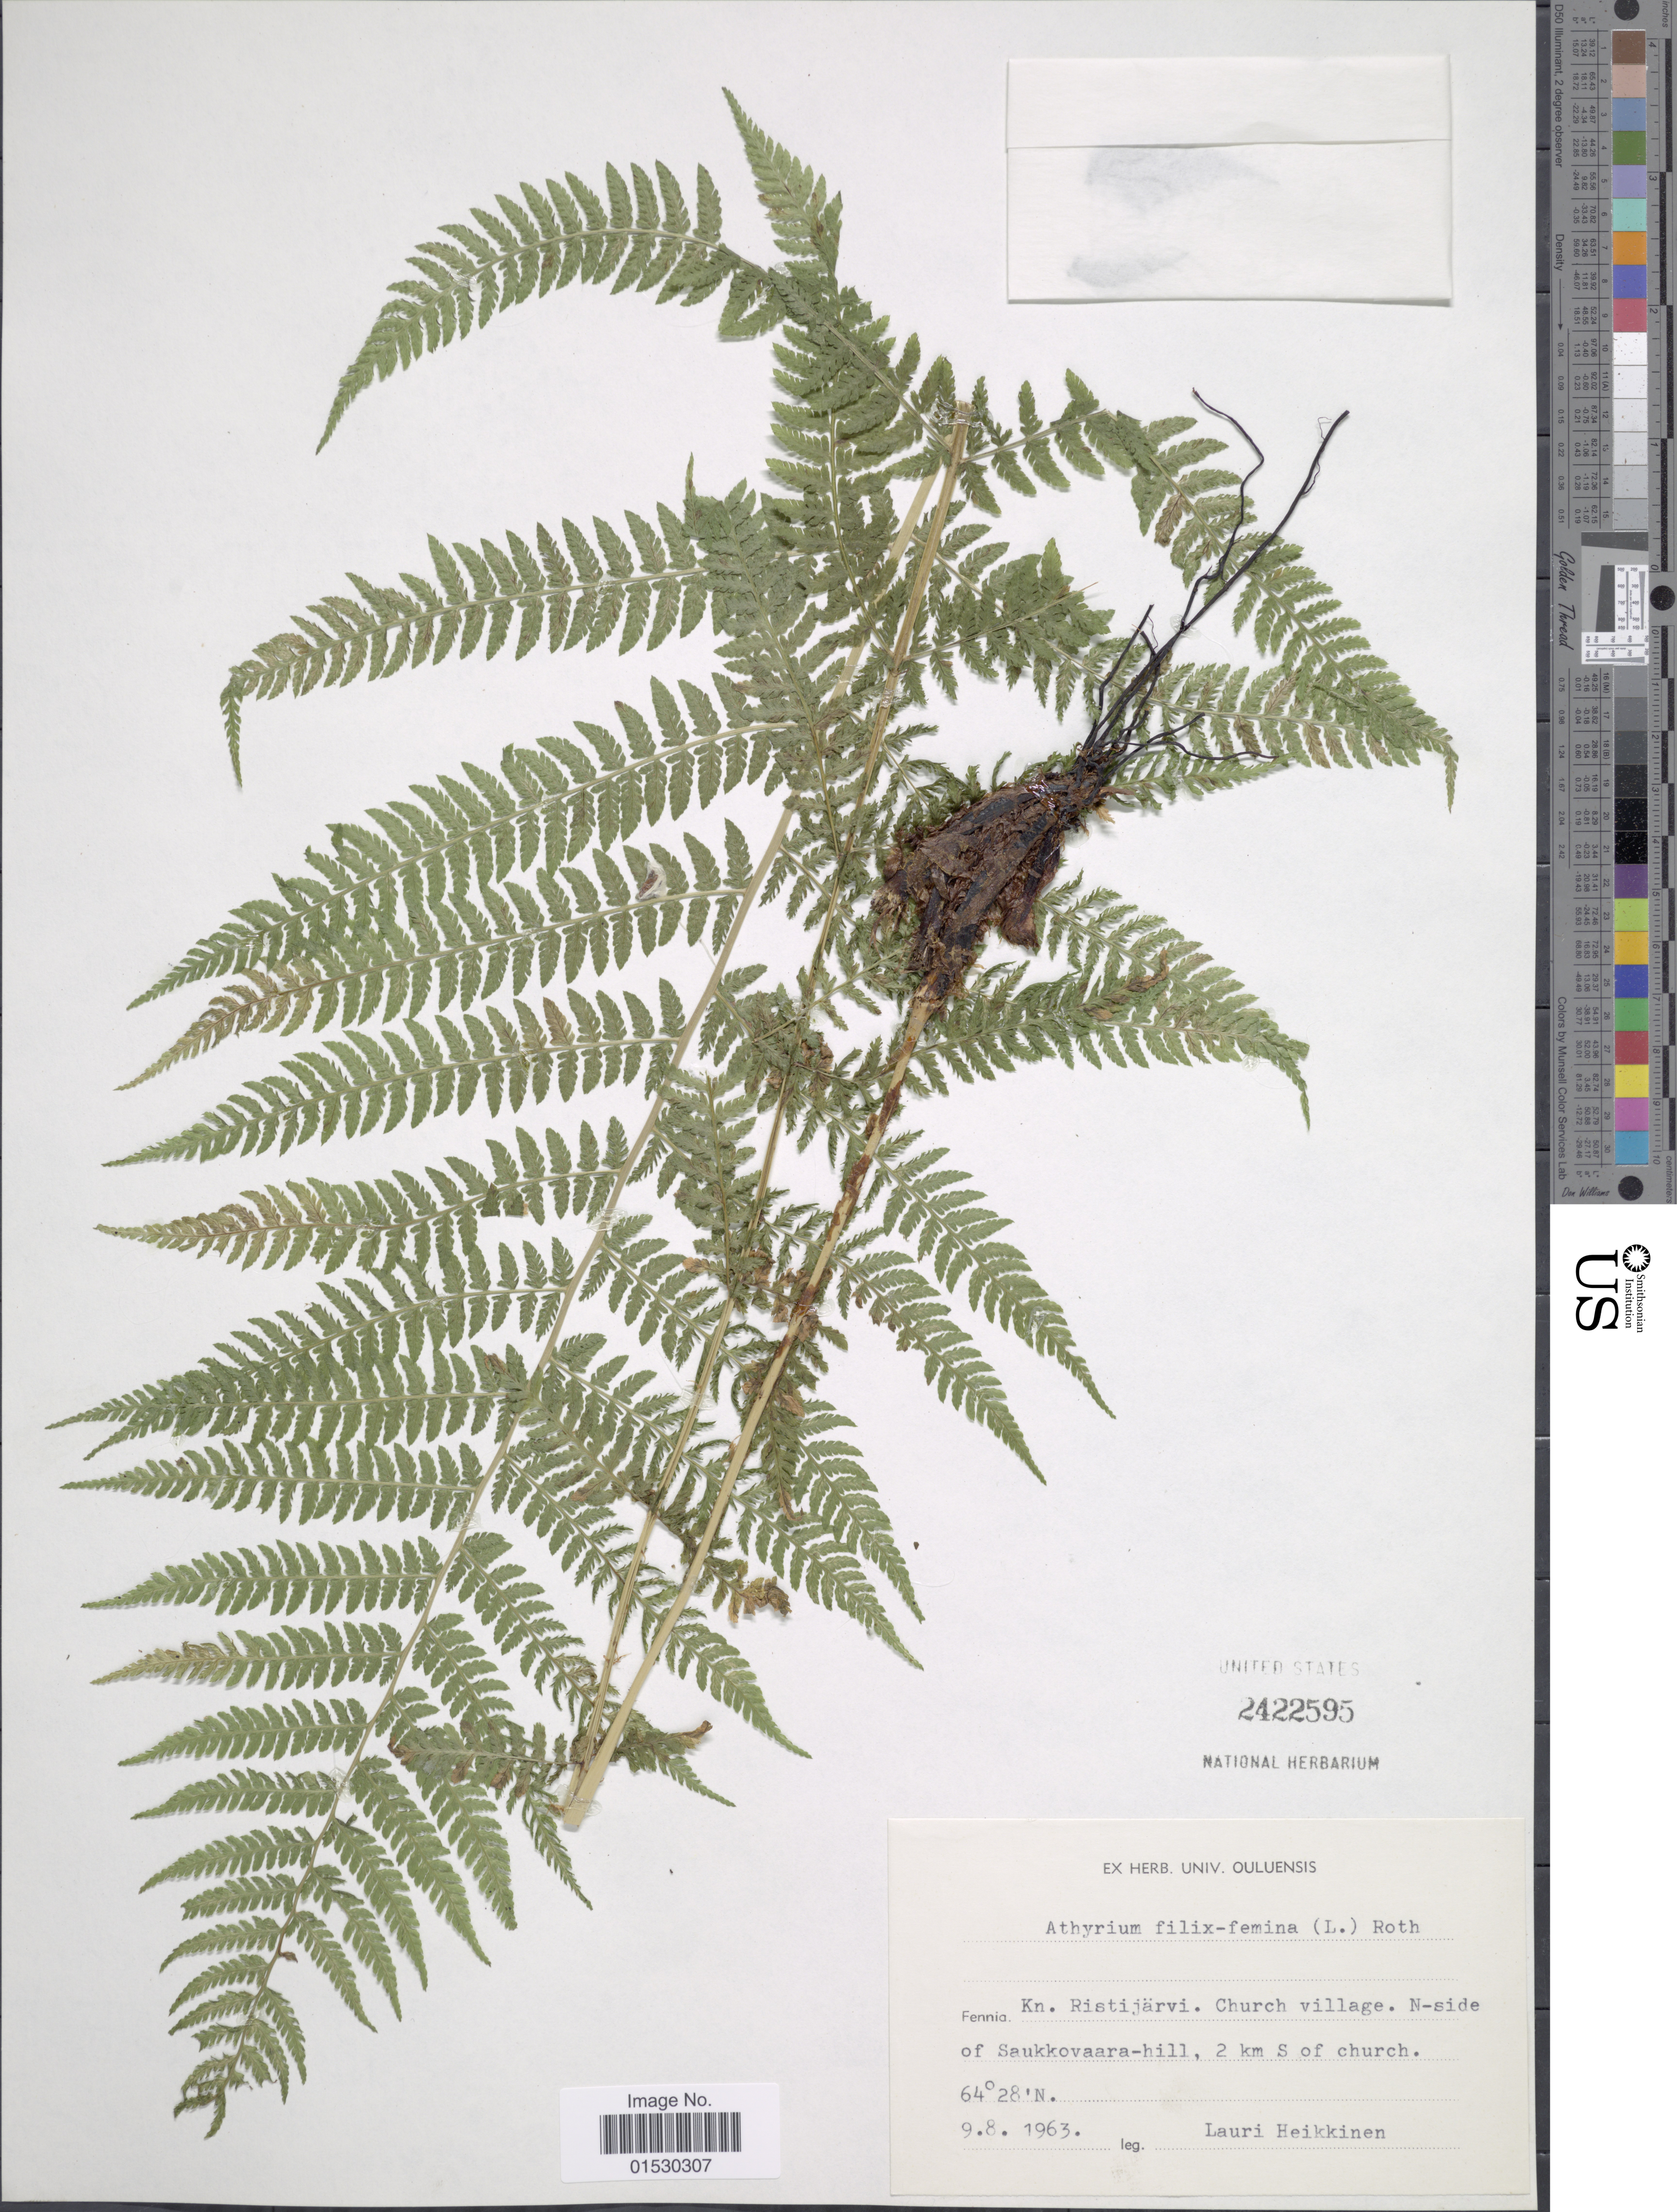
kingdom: Plantae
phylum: Tracheophyta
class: Polypodiopsida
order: Polypodiales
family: Athyriaceae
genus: Athyrium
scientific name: Athyrium filix-femina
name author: (L.) Roth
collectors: L. Heikkinen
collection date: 1963-08-09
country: Finland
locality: Fennia, Kn. Ristijarvi. Church village. N - side of Saukkovaara - hill, 2 km S of church.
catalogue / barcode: US 2422595